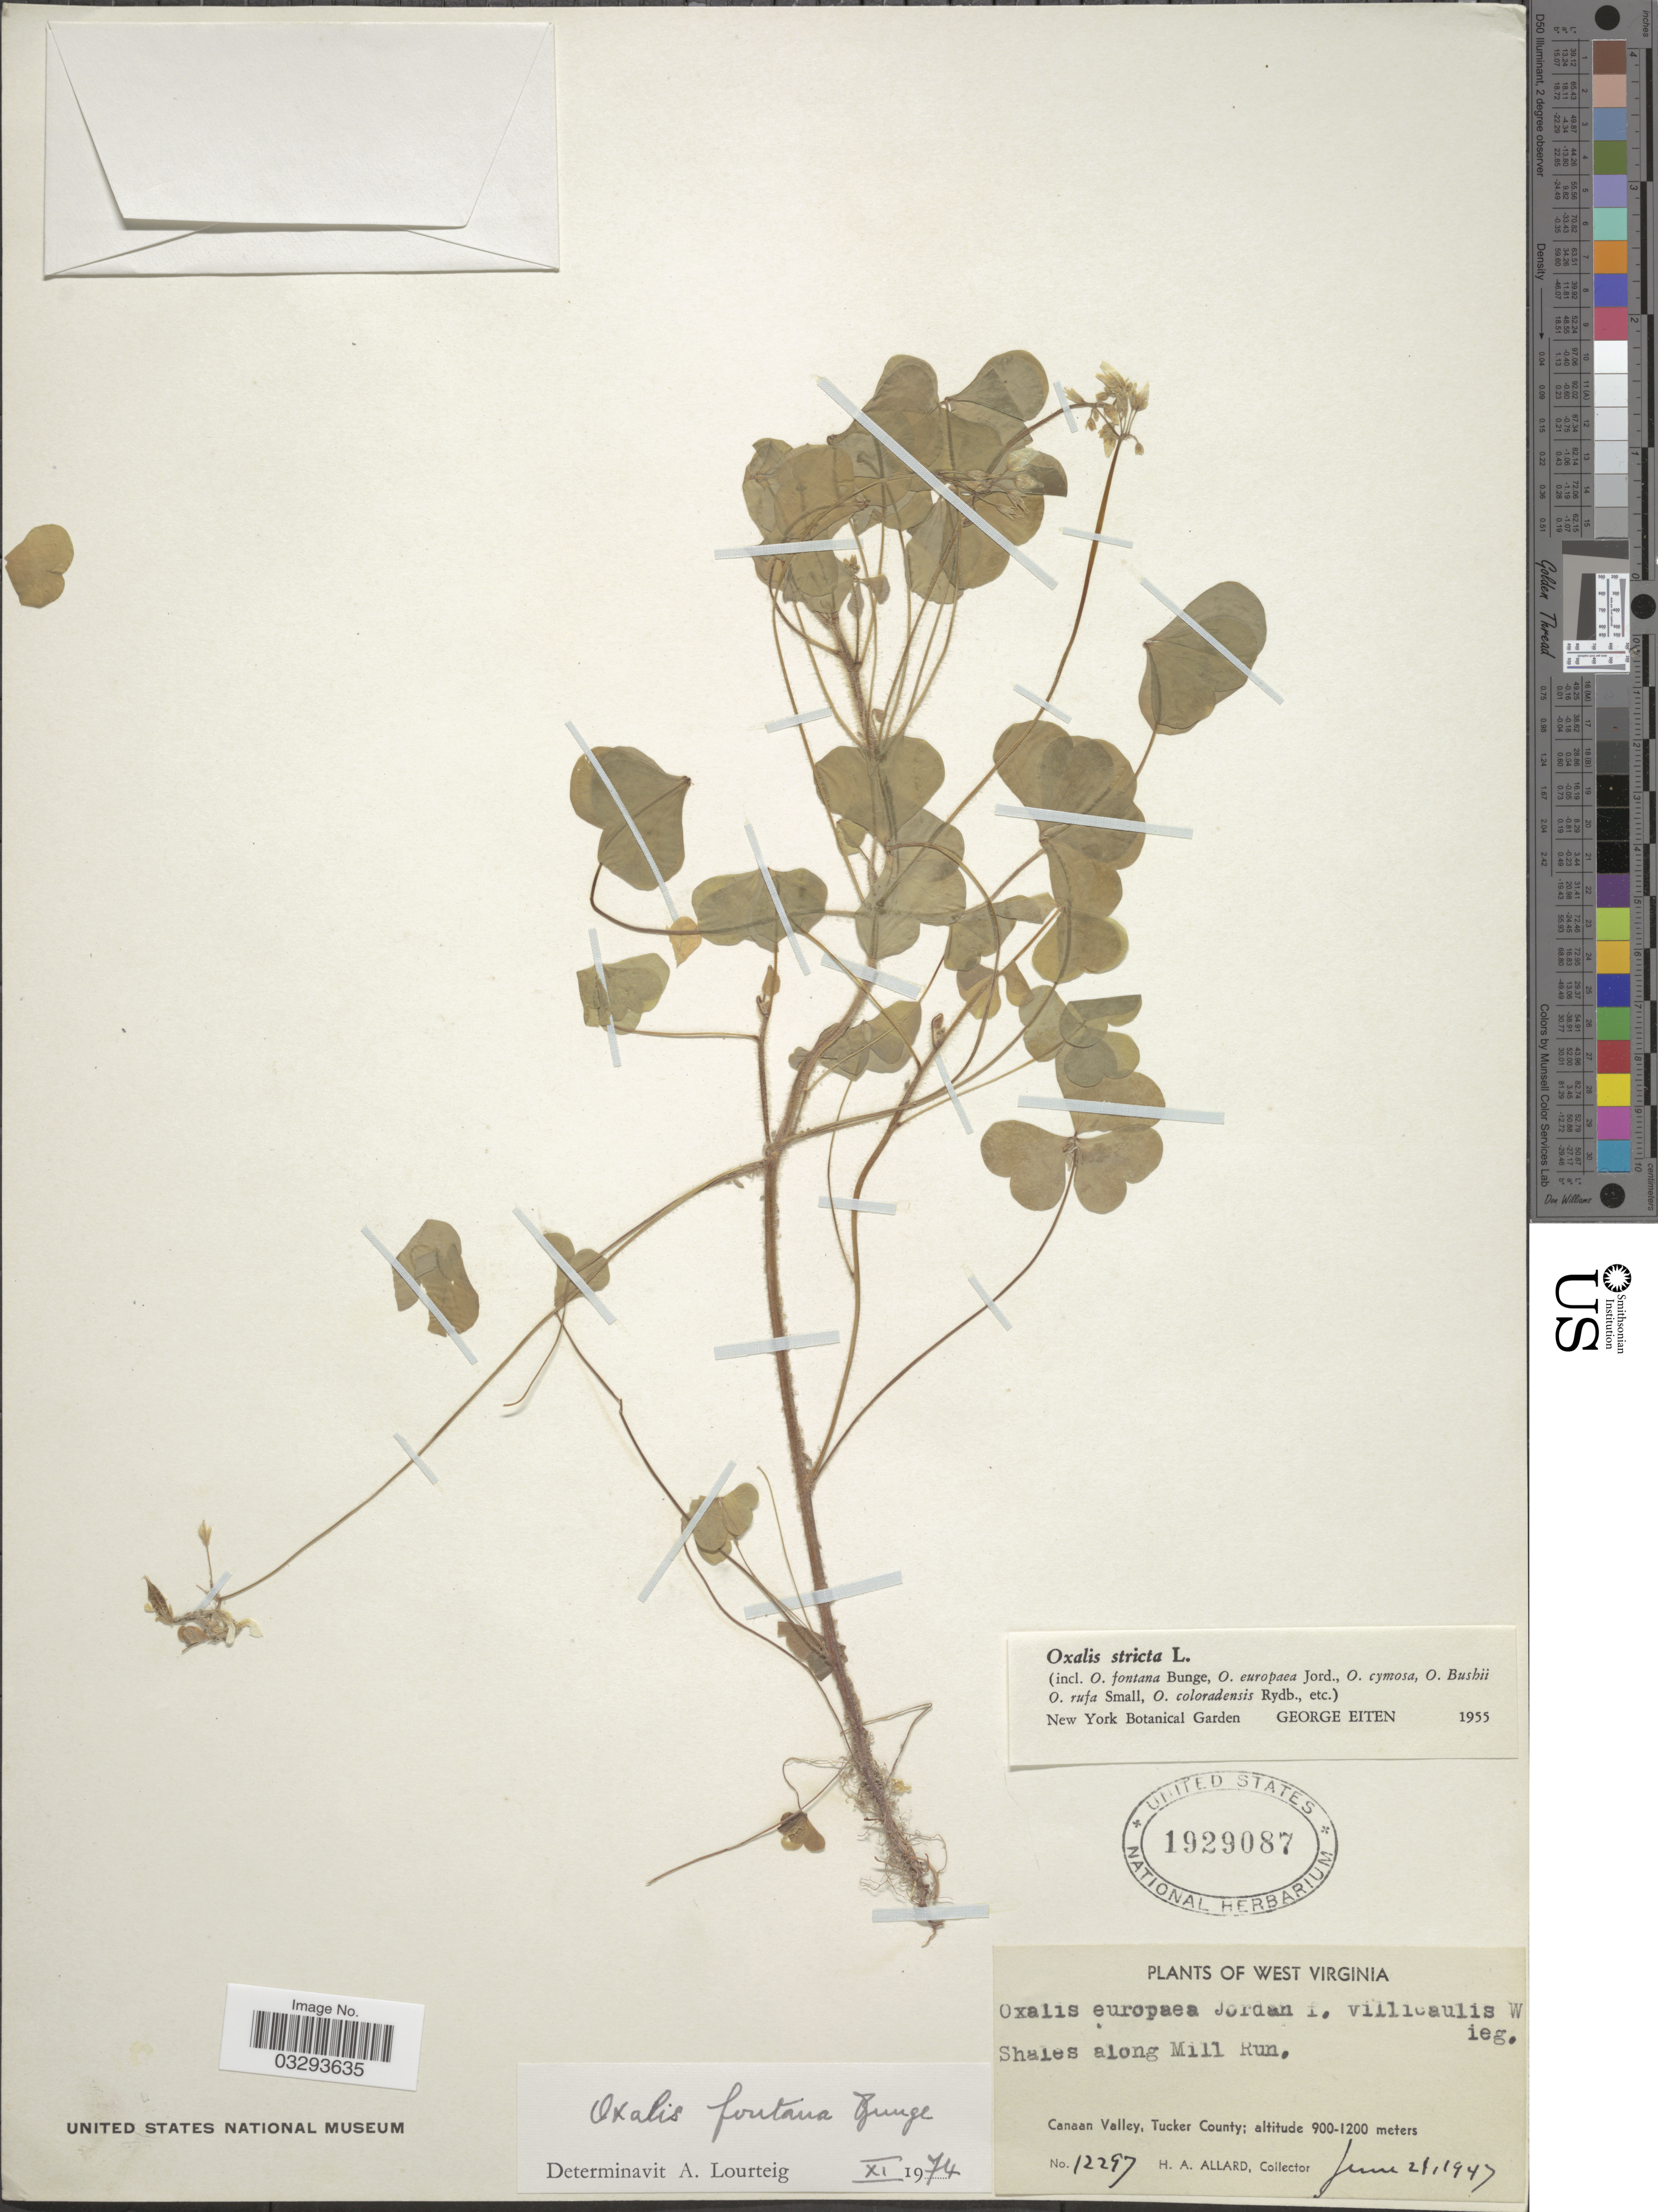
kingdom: Plantae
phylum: Tracheophyta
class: Magnoliopsida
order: Oxalidales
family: Oxalidaceae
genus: Oxalis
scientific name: Oxalis fontana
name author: Bunge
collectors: H. A. Allard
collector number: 12297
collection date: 1947-06-21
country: United States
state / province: West Virginia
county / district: Tucker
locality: Shales along Mill Run, Canaan Valley, Tucker County.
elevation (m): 900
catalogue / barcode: US 1929087